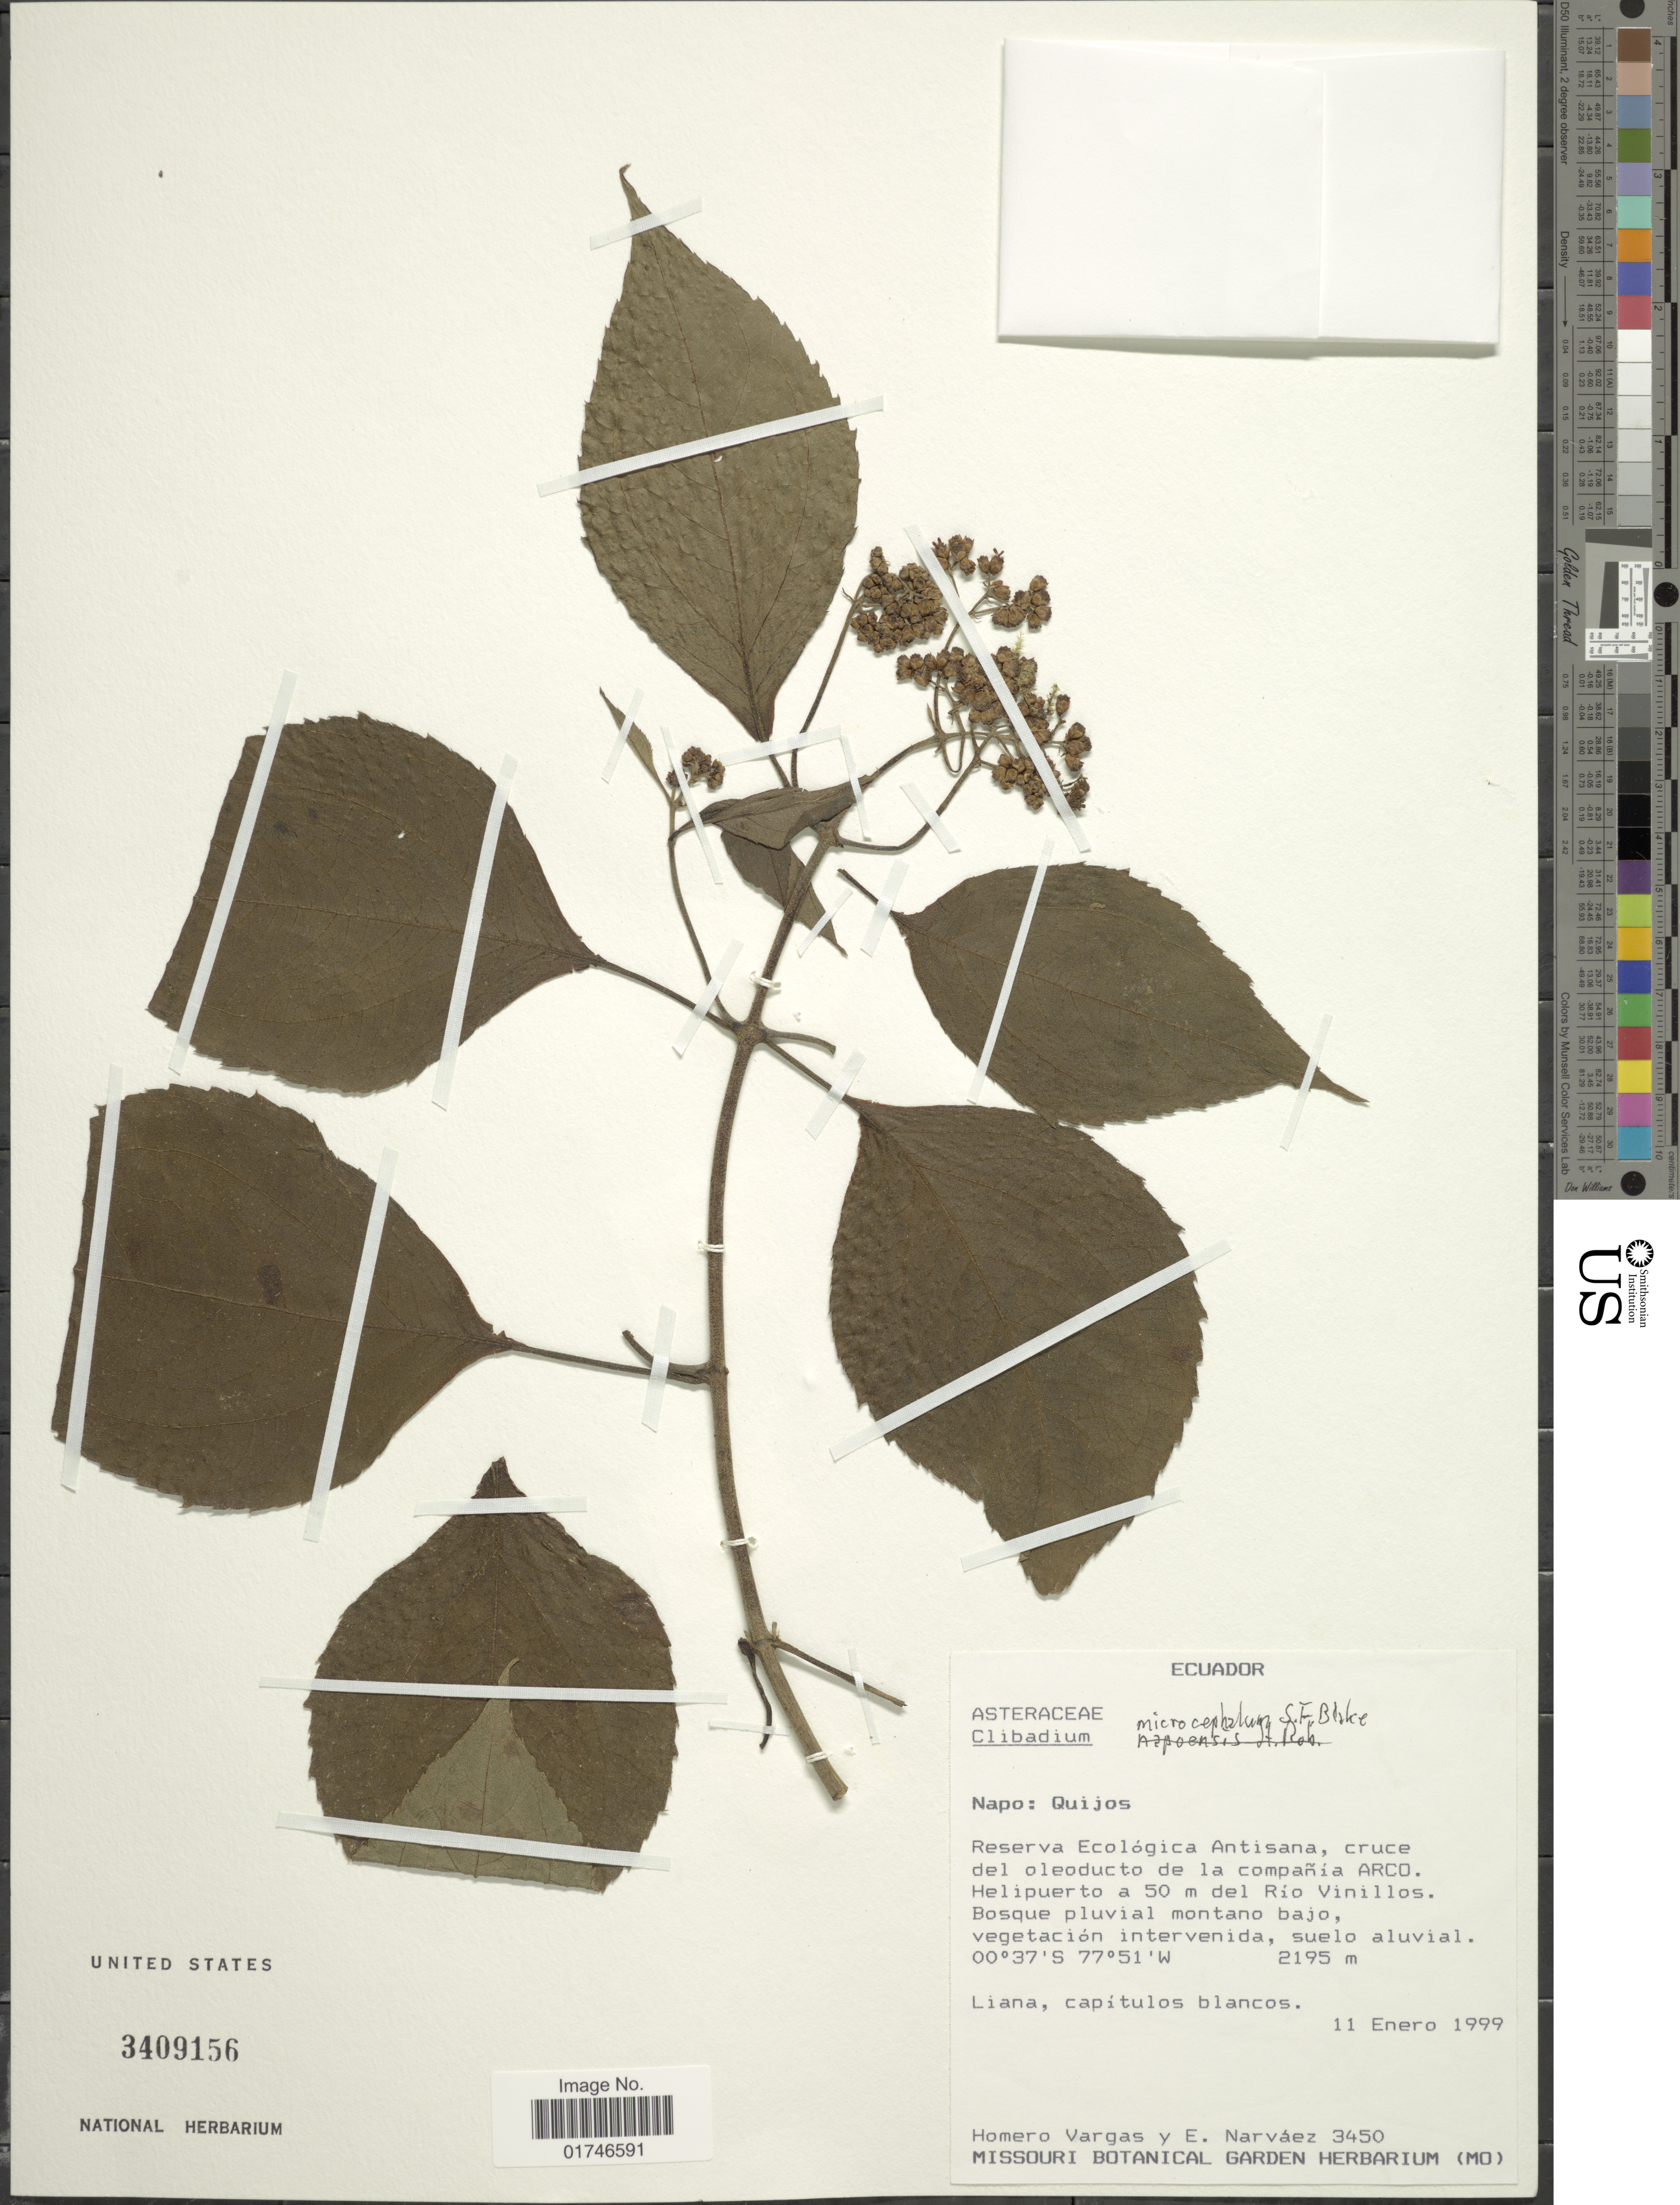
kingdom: Plantae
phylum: Tracheophyta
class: Magnoliopsida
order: Asterales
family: Asteraceae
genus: Clibadium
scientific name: Clibadium microcephalum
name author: S.F. Blake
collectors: H. Vargas & E. Narváez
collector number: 3450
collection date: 1999-01-11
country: Ecuador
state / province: Napo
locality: Napo:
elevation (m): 2195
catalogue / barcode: US 3409156